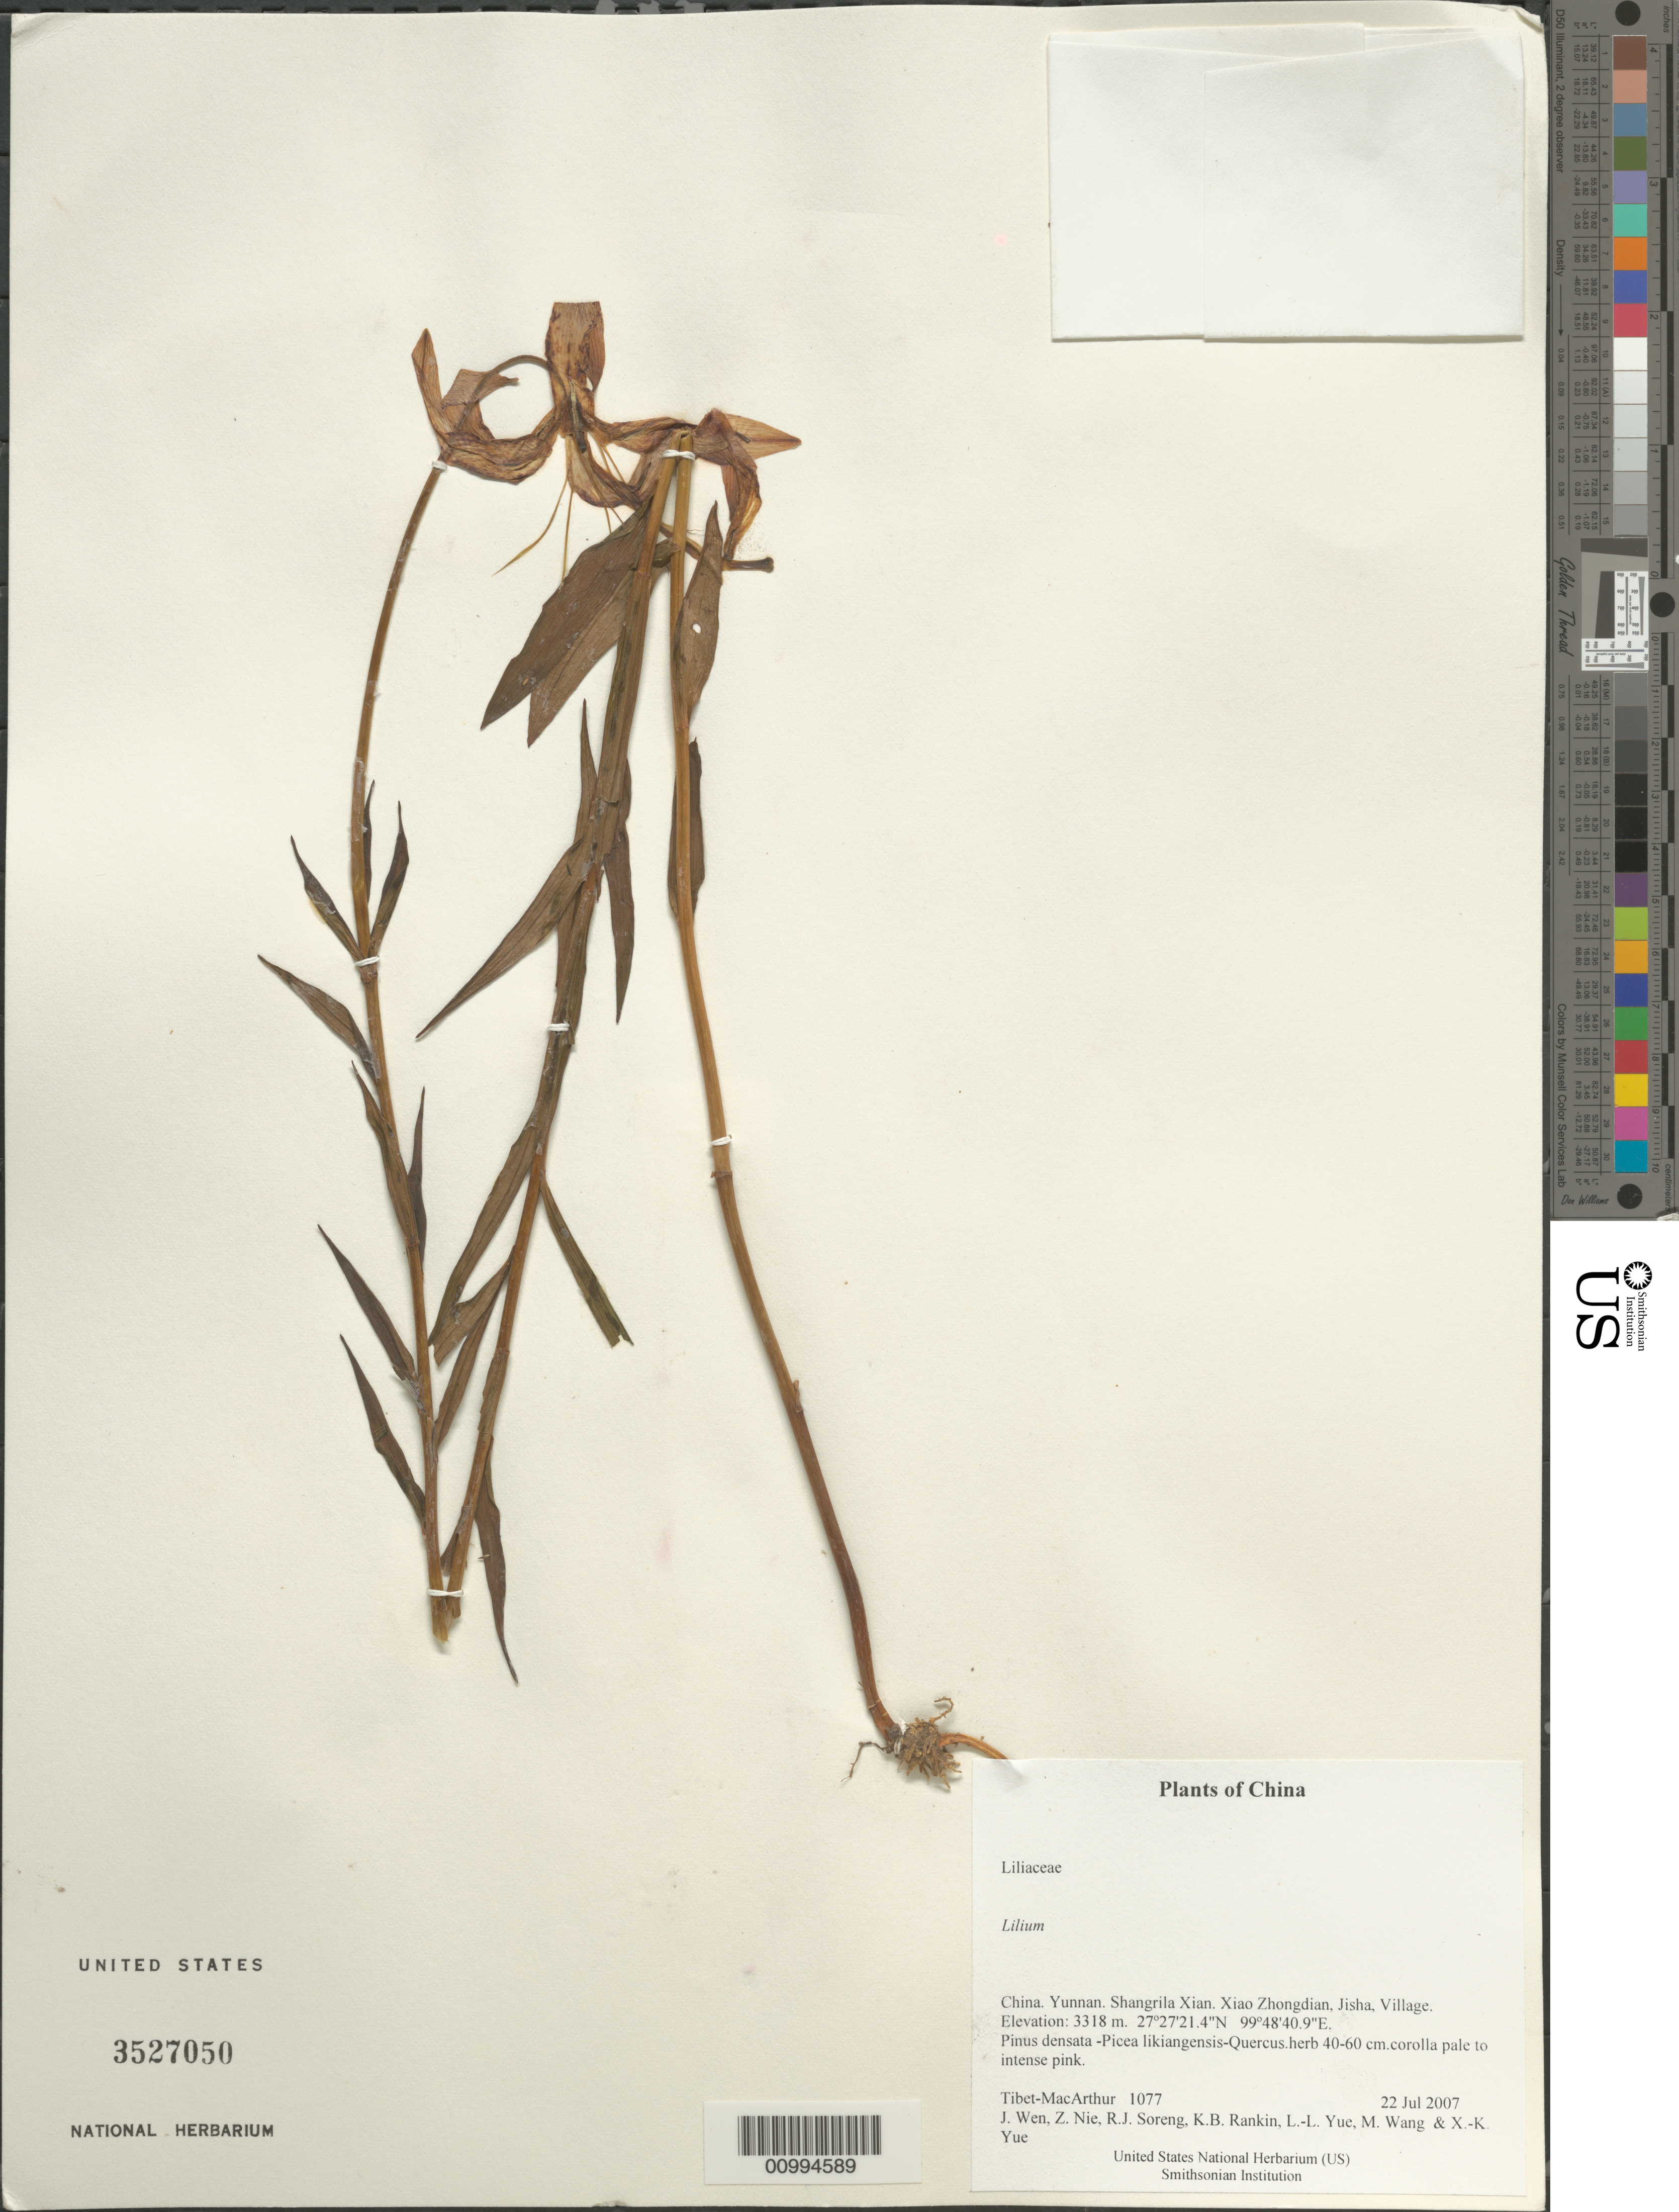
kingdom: Plantae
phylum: Tracheophyta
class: Liliopsida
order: Liliales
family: Liliaceae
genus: Lilium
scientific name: Lilium sp.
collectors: Tibet-MacArthur, J. Wen, Z. Nie, R. J. Soreng, K. Rankin, L. Yue, M. Wang & X. Yue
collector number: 1077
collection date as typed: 22 Jul 2007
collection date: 2007-07-22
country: China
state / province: Yunnan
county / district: Shangrila Xian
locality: Xiao Zhongdian, Jisha, Village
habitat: Pinus densata -Picea likiangensis-Quercus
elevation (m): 3318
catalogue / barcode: US 3527050